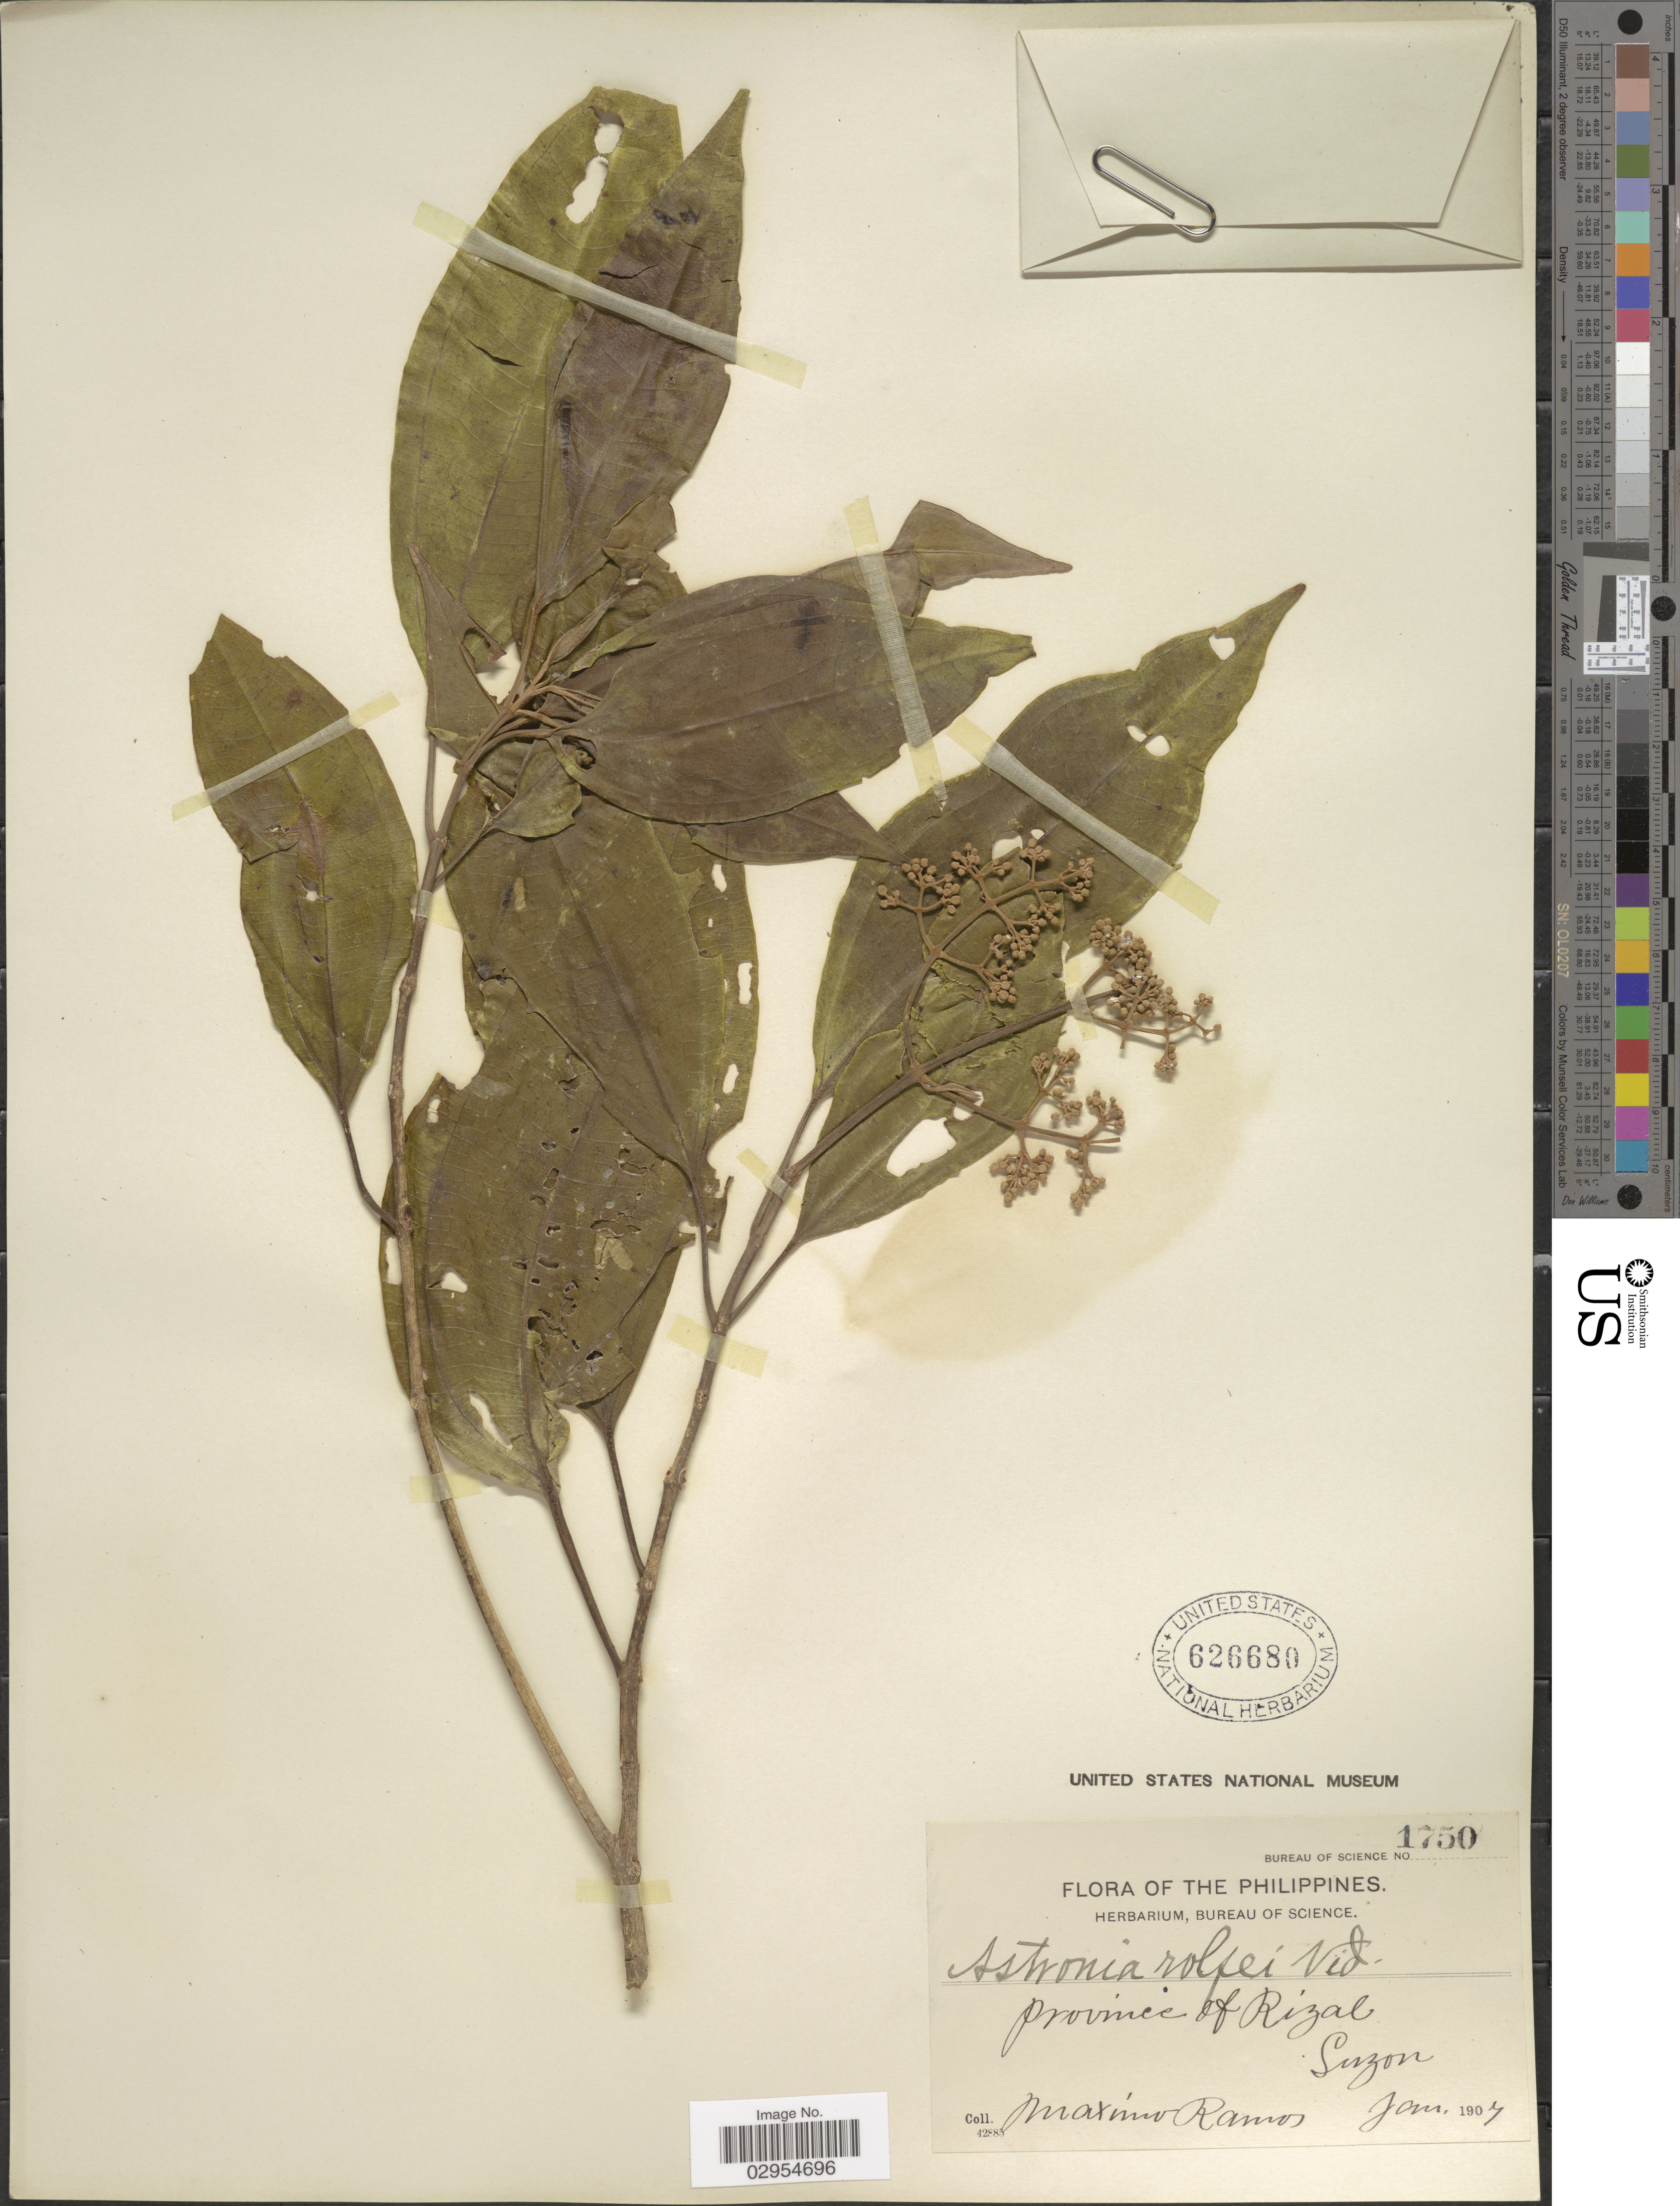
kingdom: Plantae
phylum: Tracheophyta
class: Magnoliopsida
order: Myrtales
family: Melastomataceae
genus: Astronia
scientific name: Astronia rolfei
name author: S. Vidal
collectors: M. Ramos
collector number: Bureau of Science 1750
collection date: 1907-01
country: Philippines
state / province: Calabarzon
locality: Province of Rizal, Luzon.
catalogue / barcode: US 626680